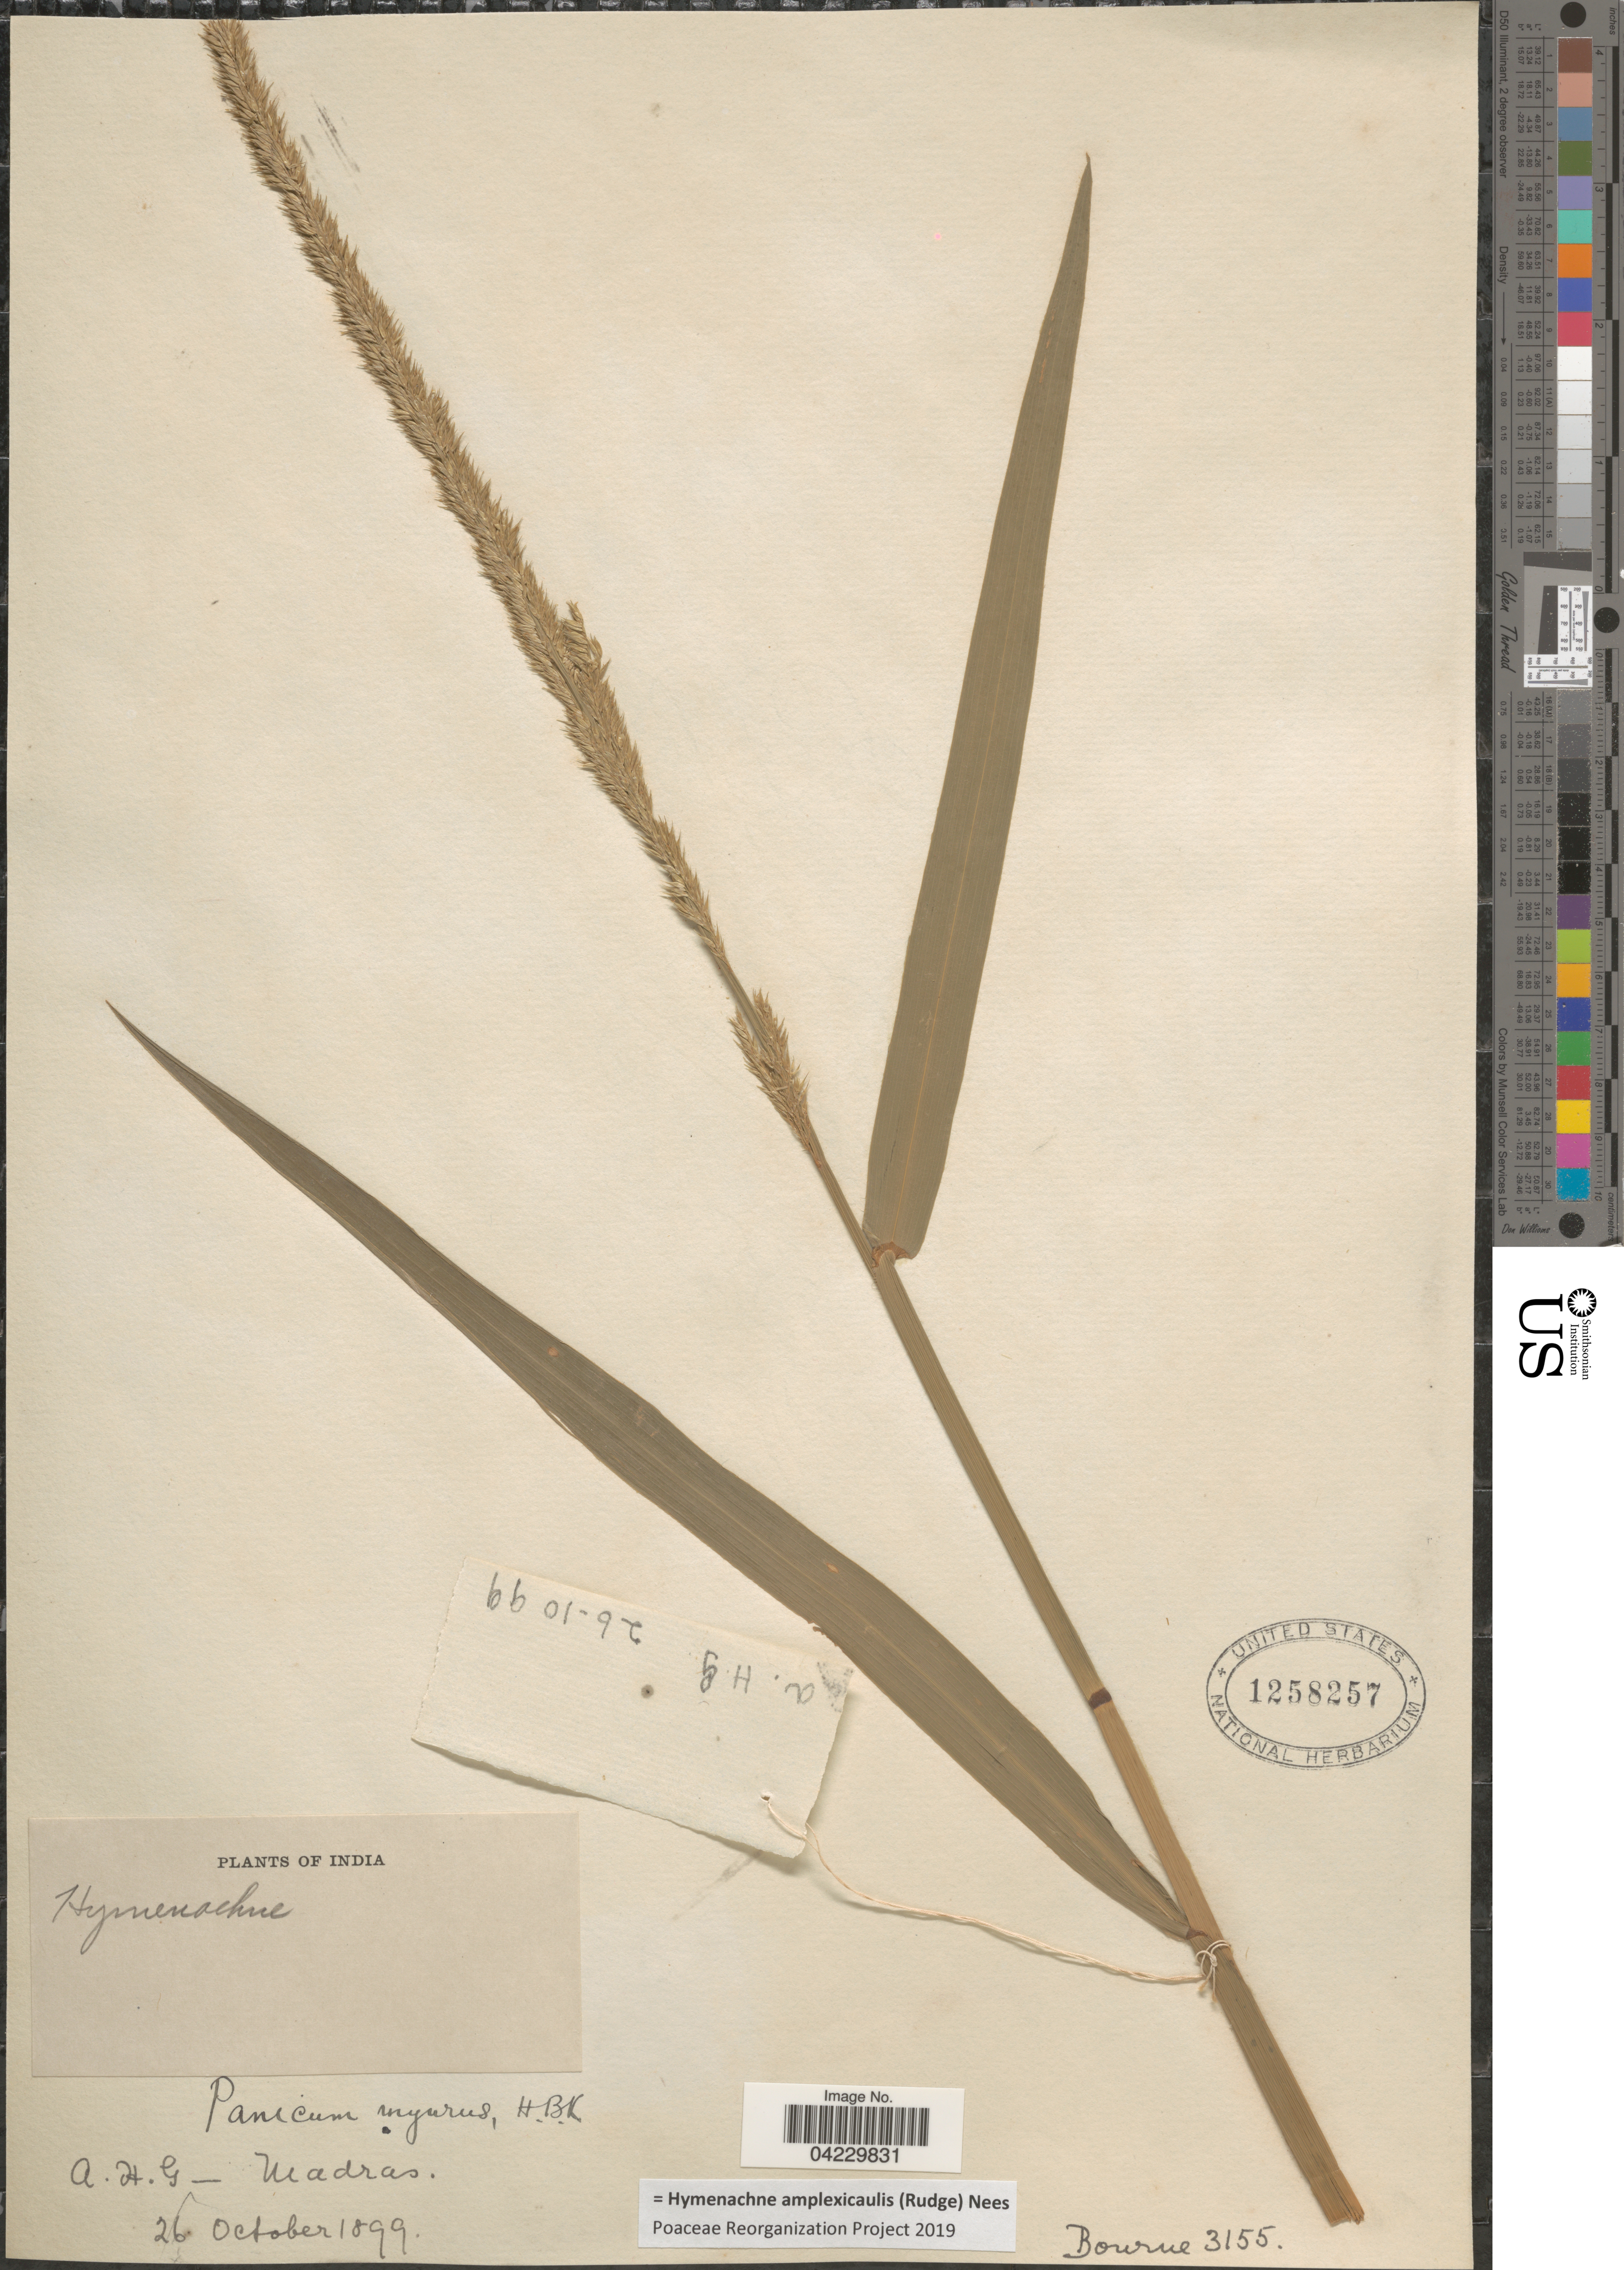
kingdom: Plantae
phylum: Tracheophyta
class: Liliopsida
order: Poales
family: Poaceae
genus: Hymenachne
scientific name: Hymenachne amplexicaulis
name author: (Rudge) Nees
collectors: -- Bourne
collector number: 3155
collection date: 1899-10-26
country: India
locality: A. H. G. - Madras.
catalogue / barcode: US 1258257